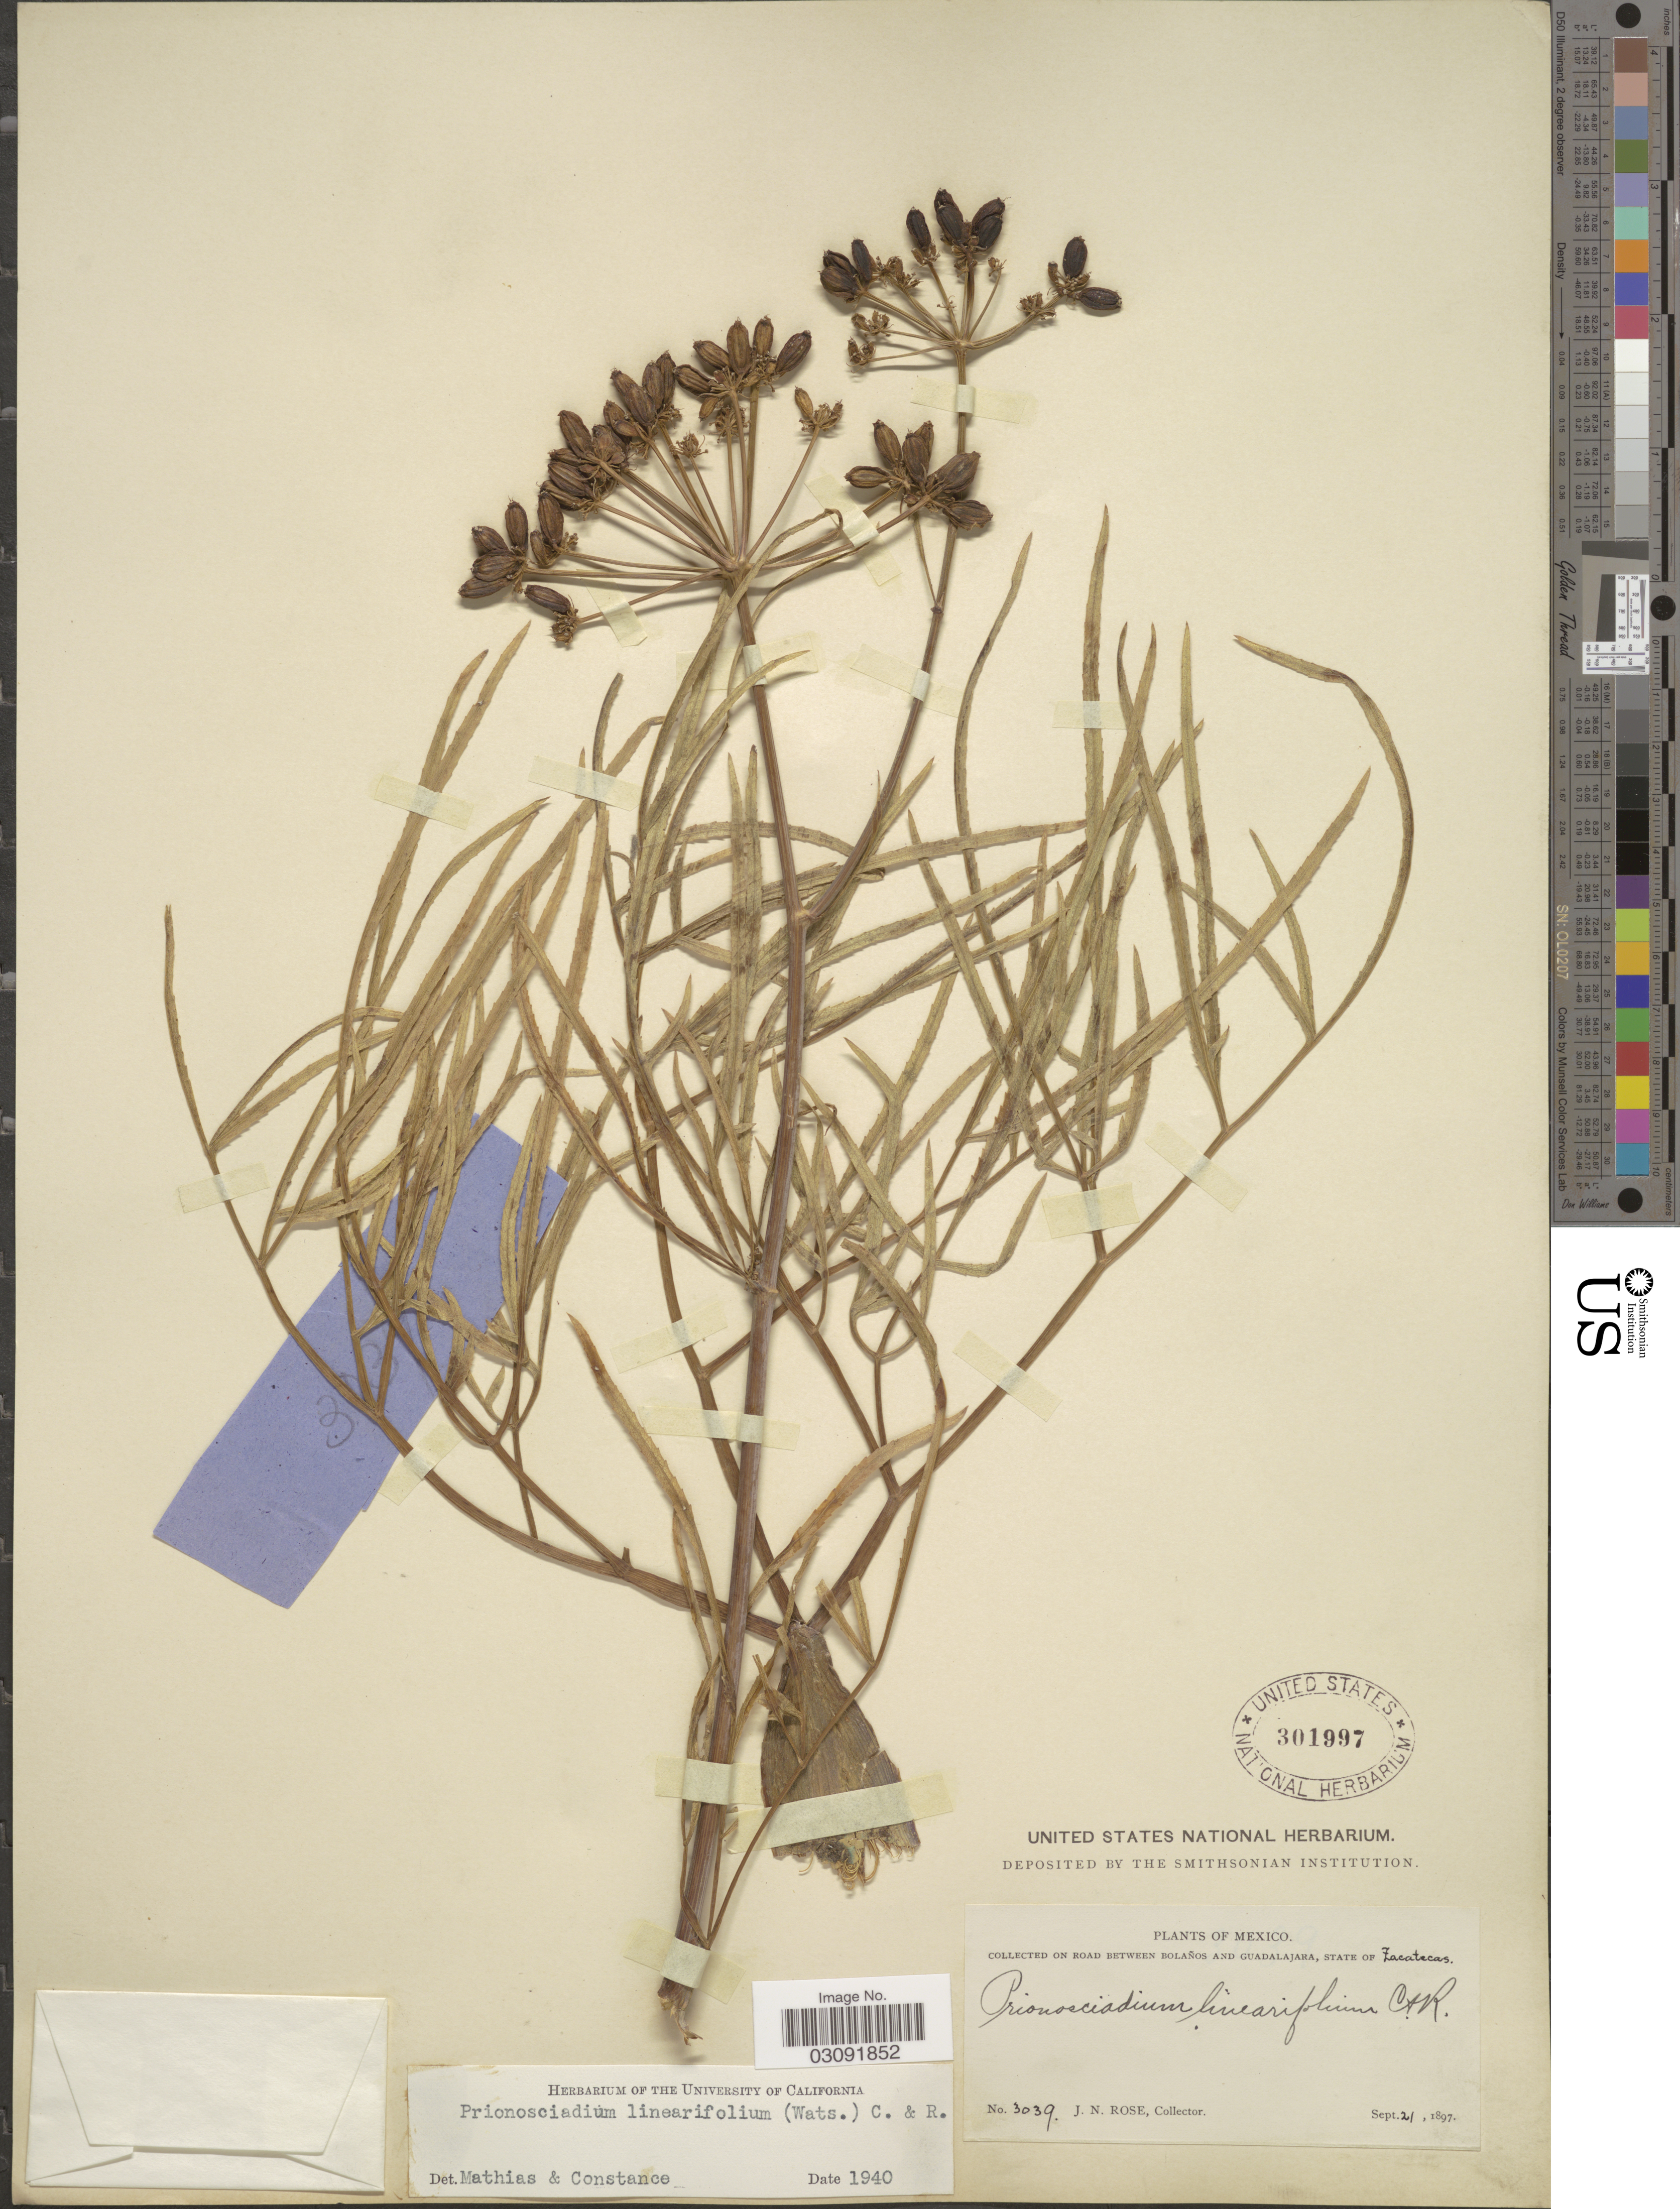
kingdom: Plantae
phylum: Tracheophyta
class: Magnoliopsida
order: Apiales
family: Apiaceae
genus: Prionosciadium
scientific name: Prionosciadium linearifolium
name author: (S. Watson) J.M. Coult. & Rose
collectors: J. N. Rose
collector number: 3039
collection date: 1897-09-21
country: Mexico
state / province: Zacatecas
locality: On road between Bolaños and Guadalajara, State of Zacatecas.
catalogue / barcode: US 301997